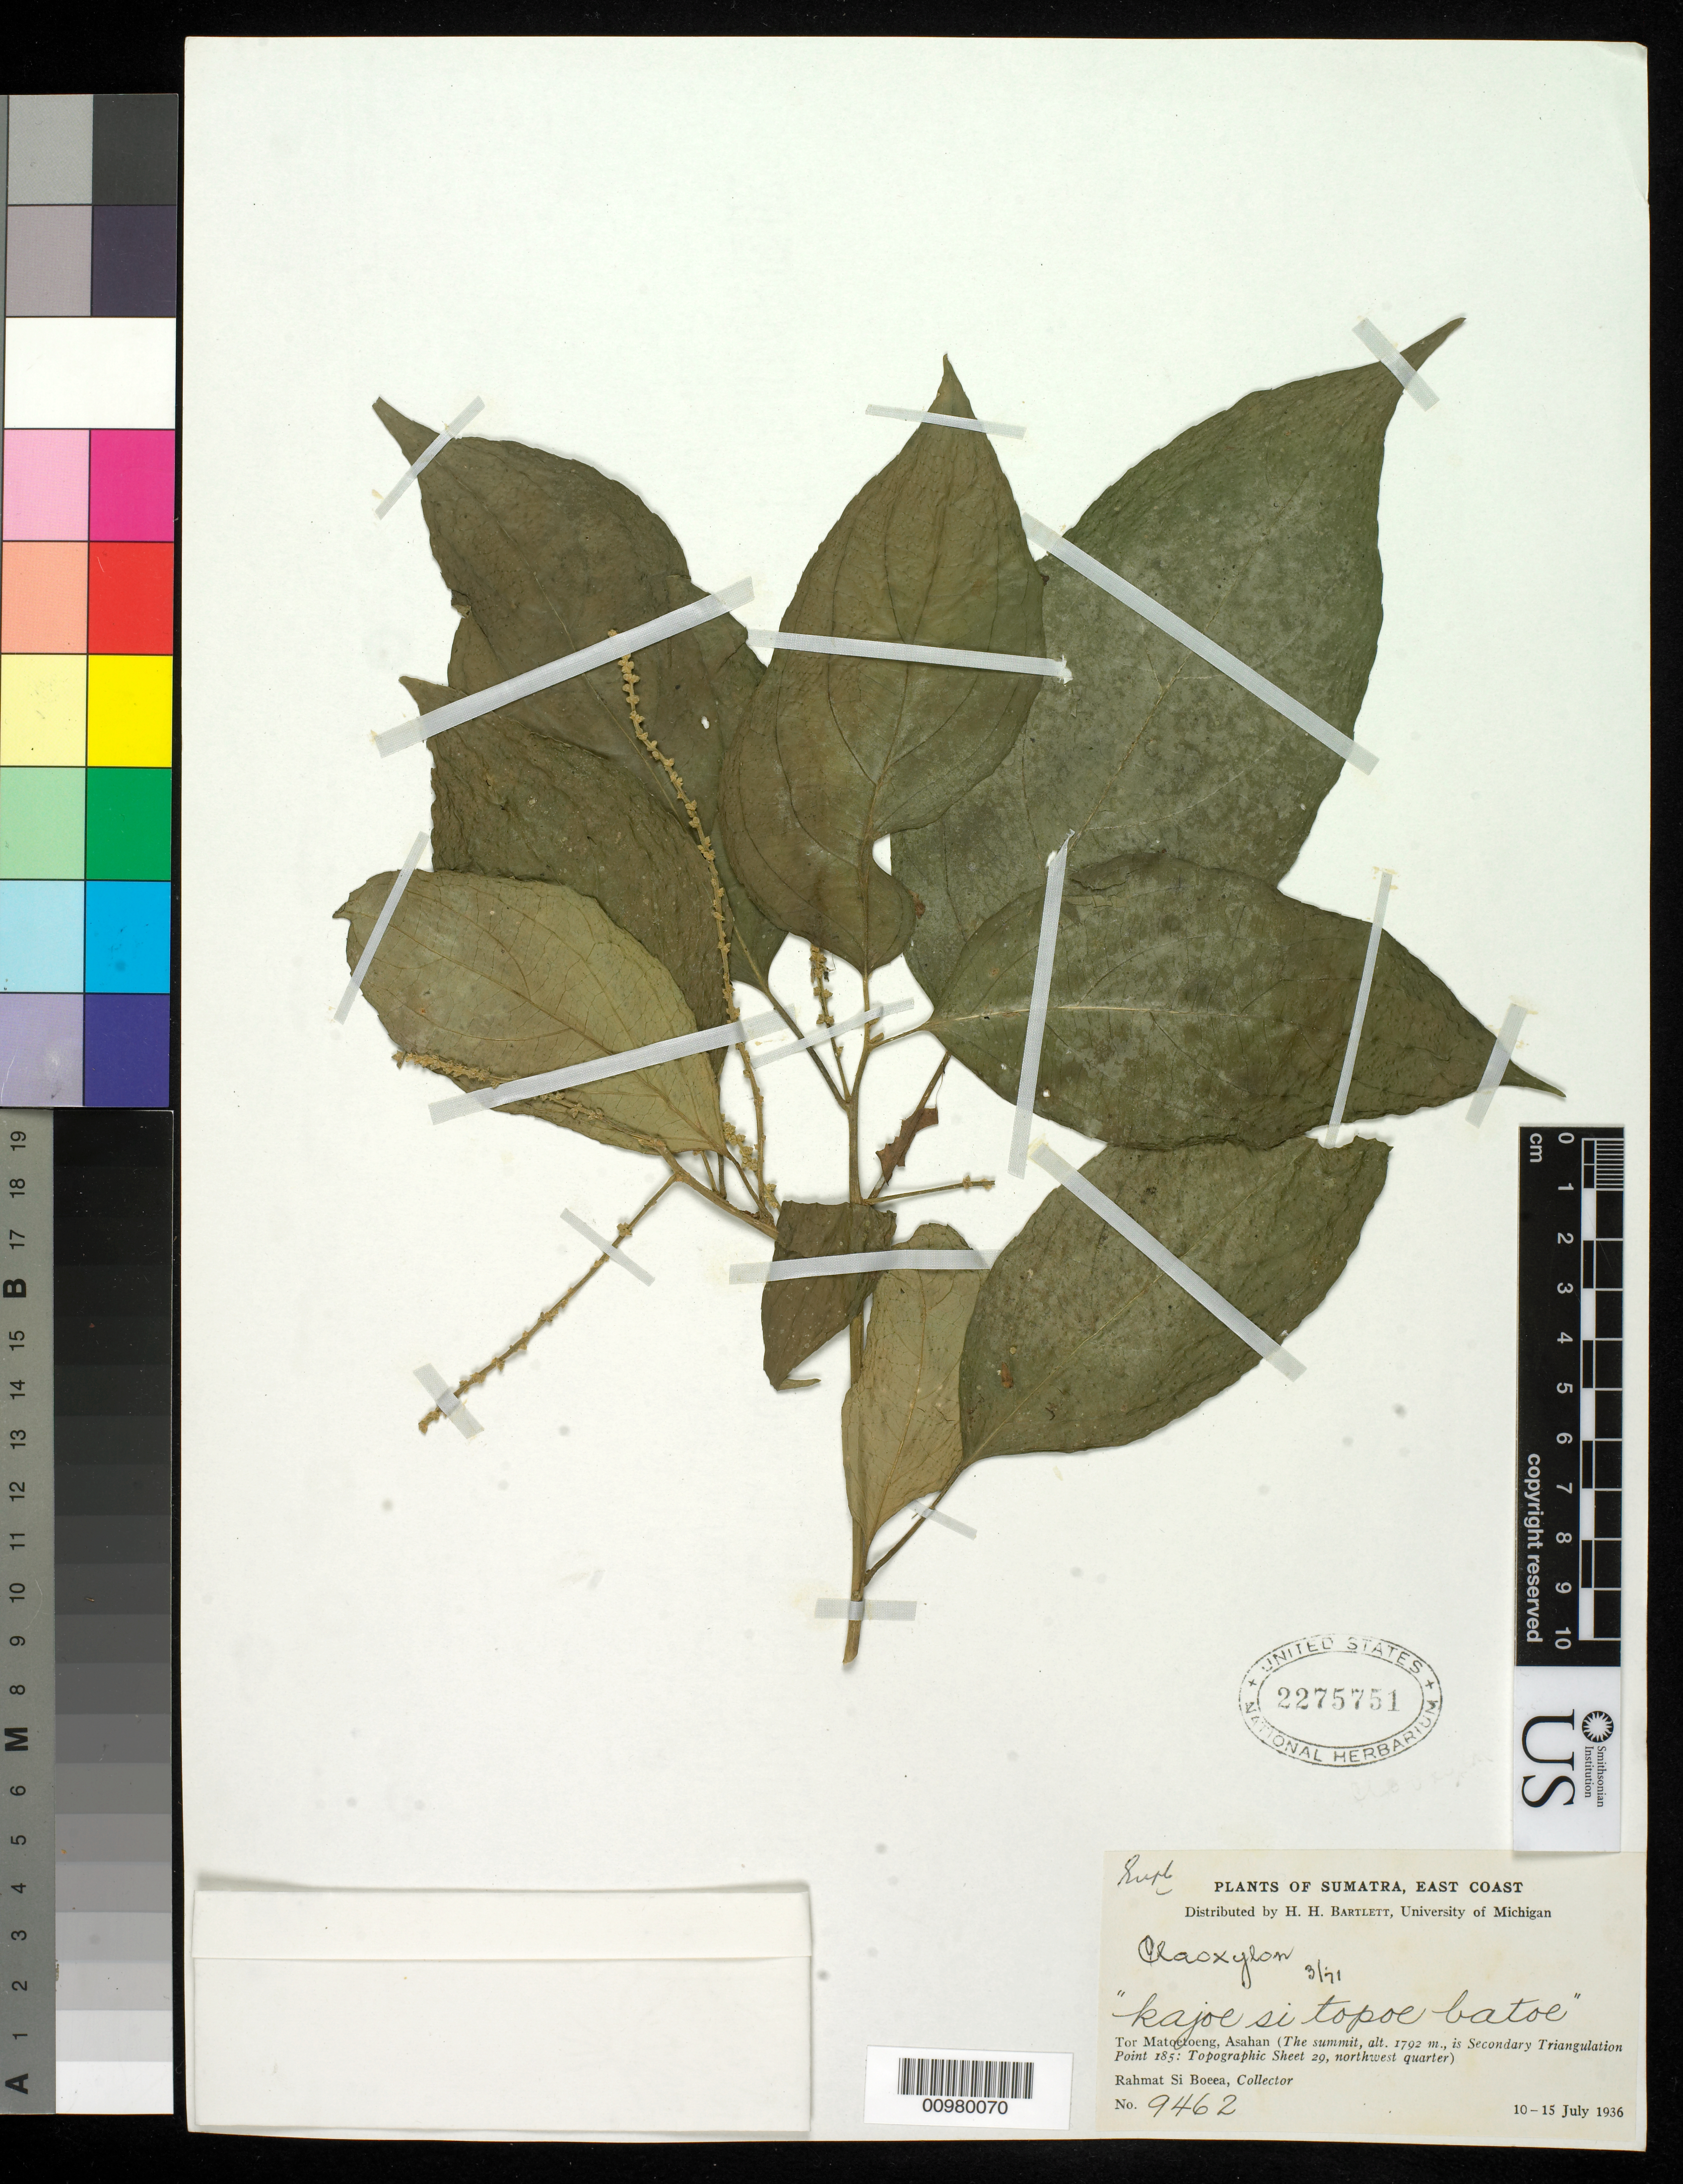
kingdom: Plantae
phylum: Tracheophyta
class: Magnoliopsida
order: Malpighiales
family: Euphorbiaceae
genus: Claoxylon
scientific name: Claoxylon sp.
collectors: Rahmat Si Boeea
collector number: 9462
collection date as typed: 10 Jul 1936 to 15 Jul 1936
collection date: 1936-07-10/1936-07-15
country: Indonesia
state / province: Sumatra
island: Sumatra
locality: Tor Matoetoeng Asahan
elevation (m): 1792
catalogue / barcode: US 2275751